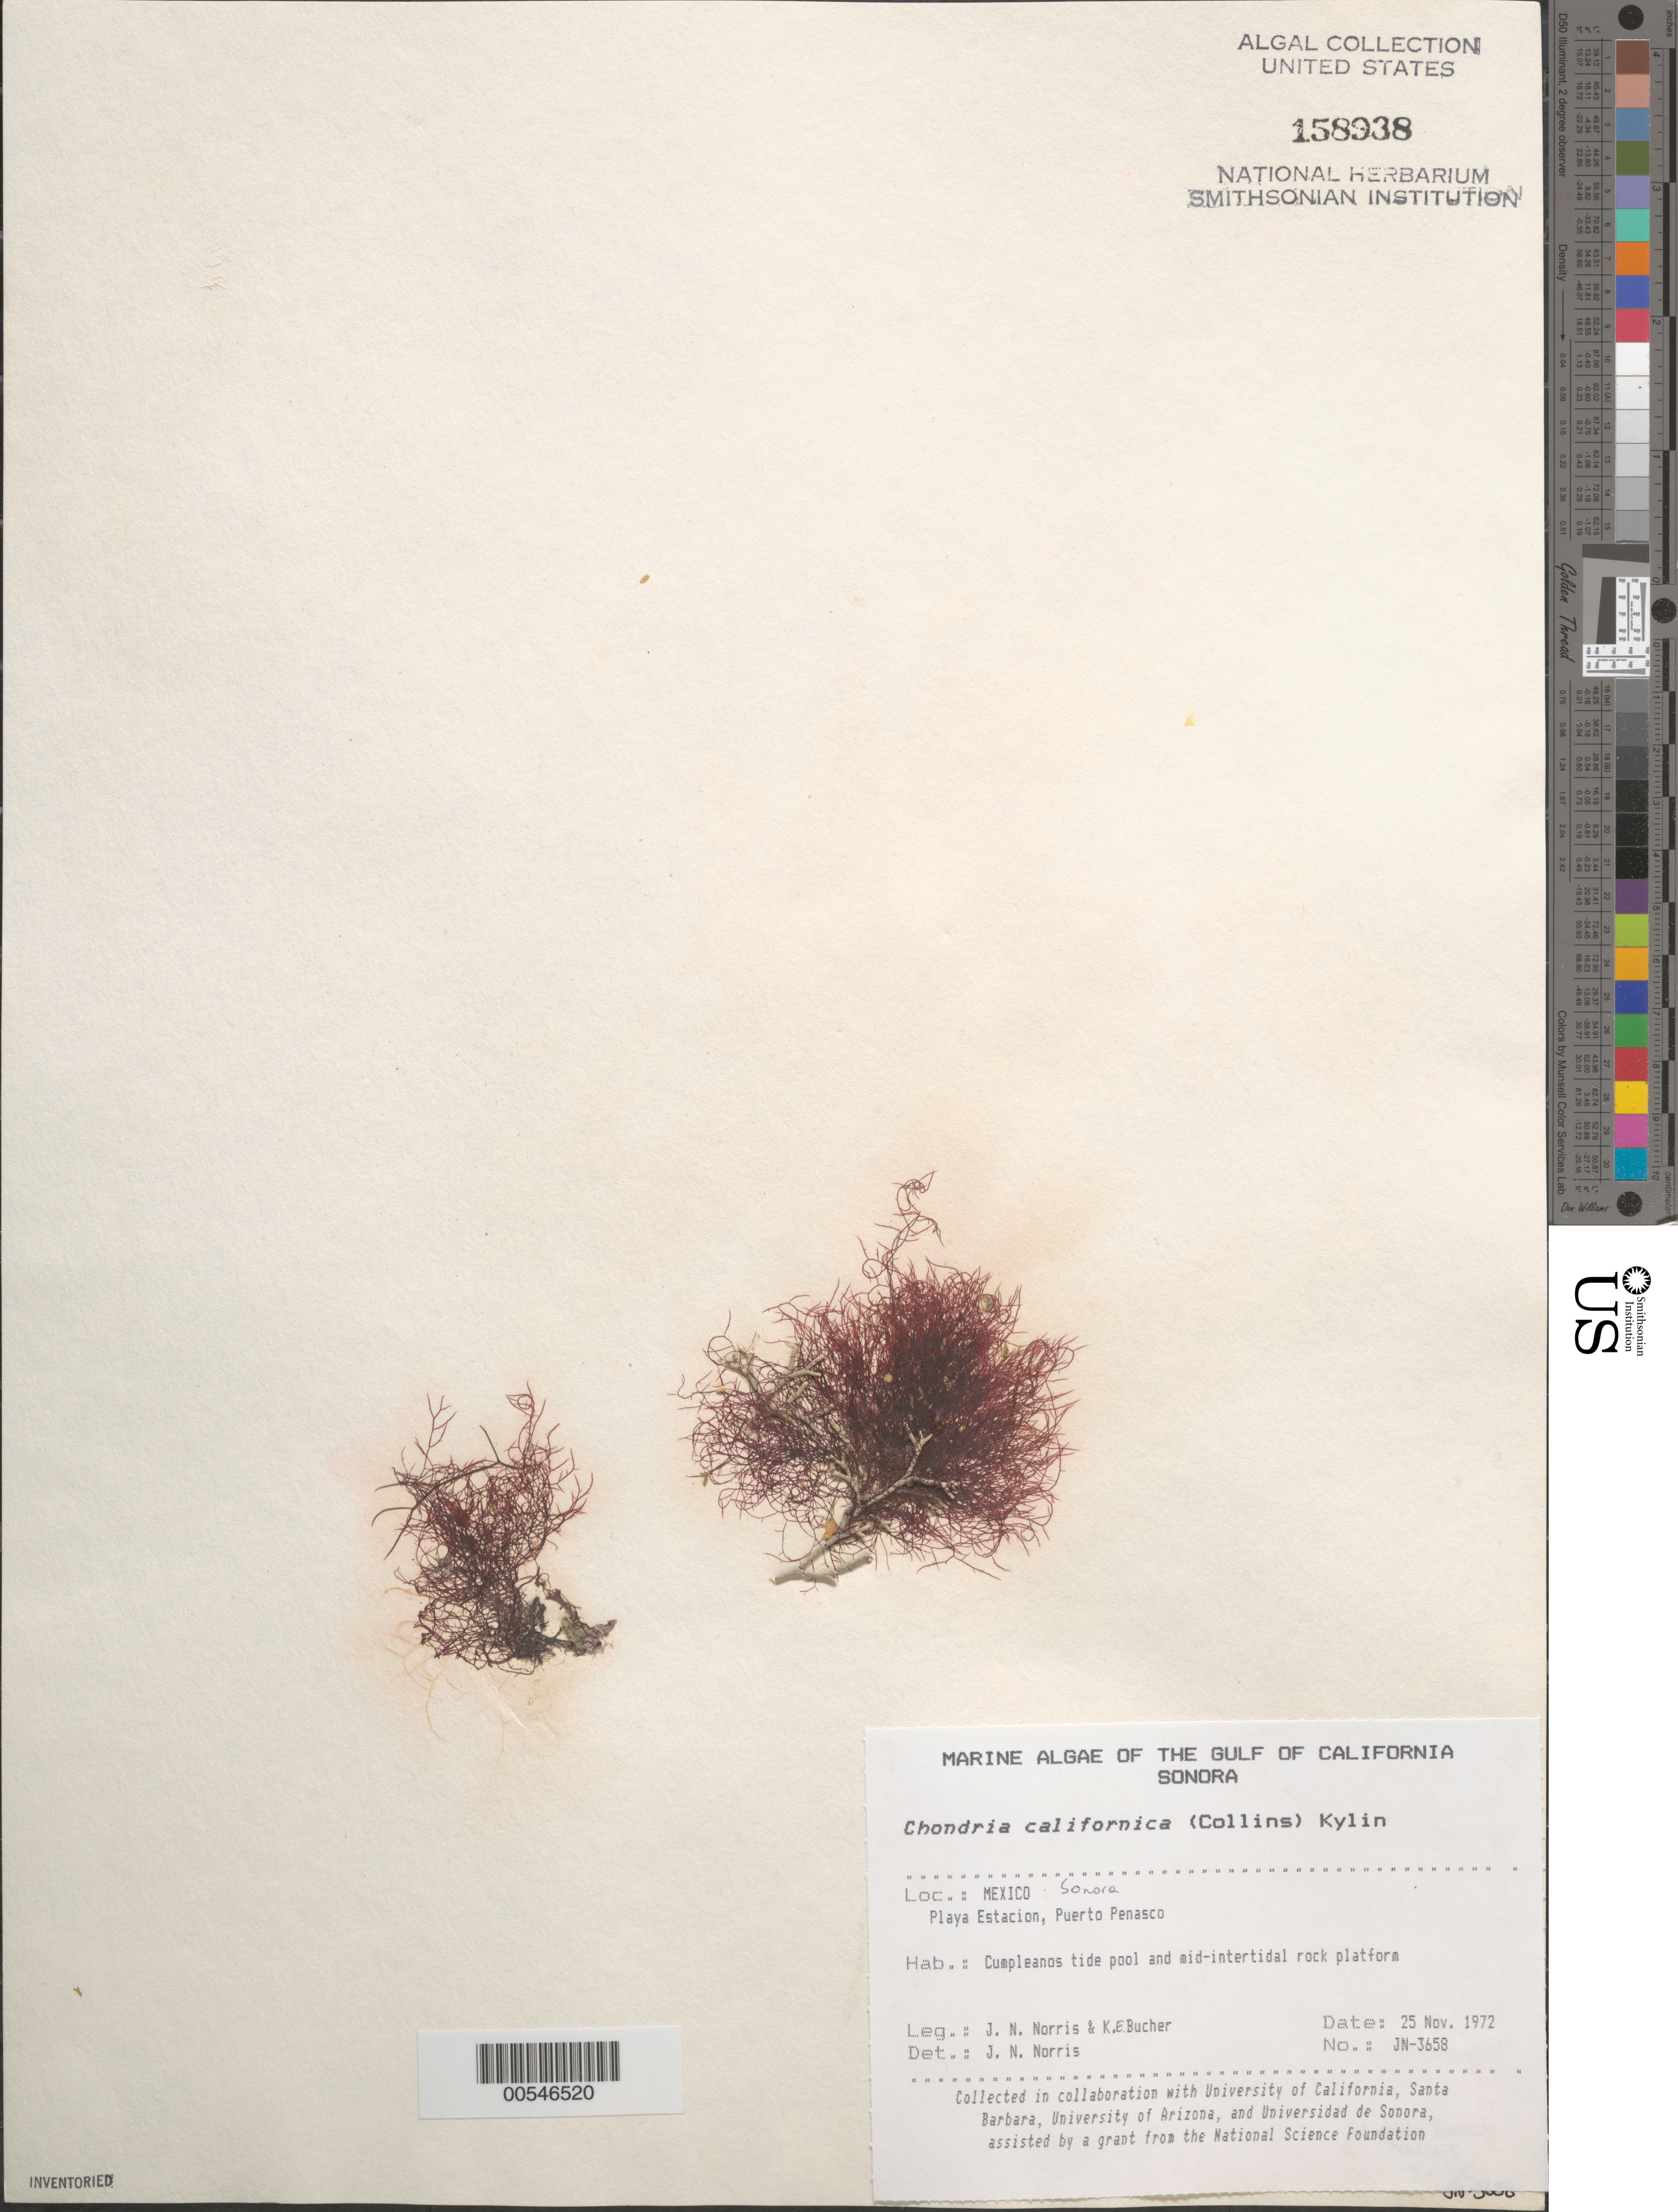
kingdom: Plantae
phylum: Rhodophyta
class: Florideophyceae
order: Ceramiales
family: Rhodomelaceae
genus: Chondria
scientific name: Chondria acrorhizophora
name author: Setch. & N.L. Gardner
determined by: Algae name updating Project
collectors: J. N. Norris & K. E. Bucher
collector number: JN-3658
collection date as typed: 25 Nov 1972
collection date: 1972-11-25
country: Mexico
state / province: Sonora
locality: Playa Estacion, Puerto Penasco, Cumpleanos tide pool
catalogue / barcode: US 158938